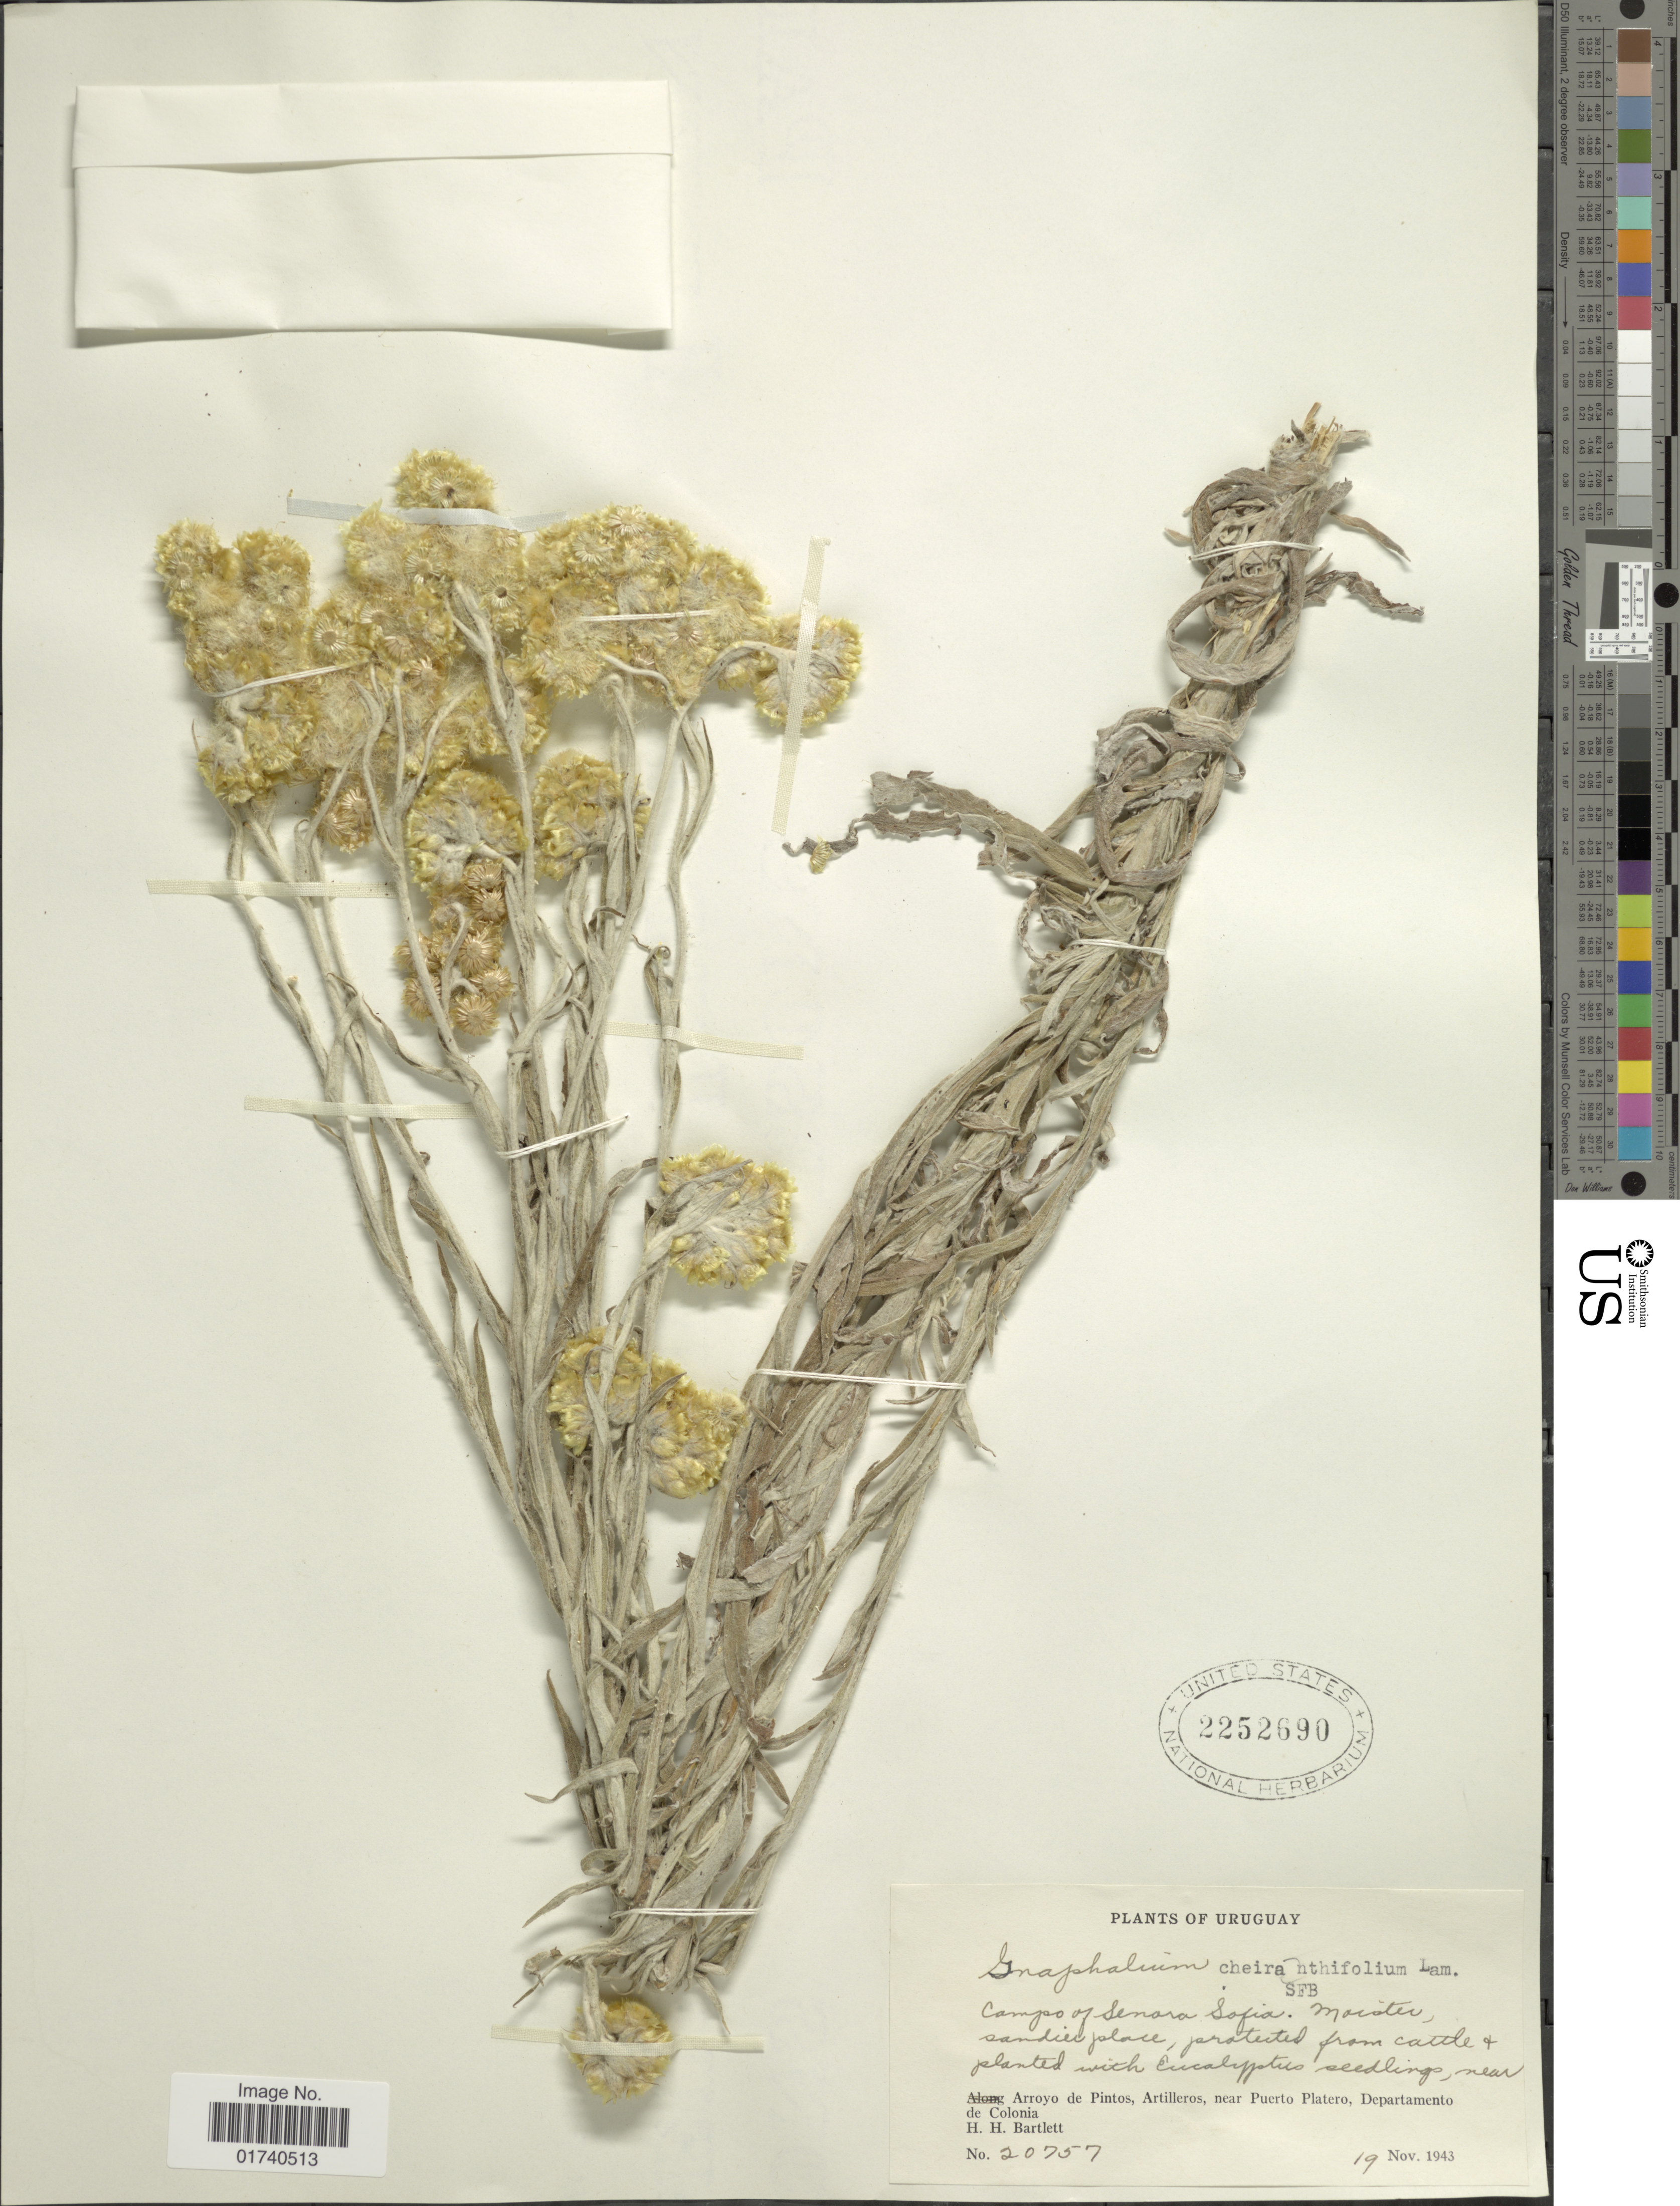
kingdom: Plantae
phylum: Tracheophyta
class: Magnoliopsida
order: Asterales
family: Asteraceae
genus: Pseudognaphalium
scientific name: Pseudognaphalium cheiranthifolium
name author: (Lam.) Hilliard & B.L. Burtt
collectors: H. H. Bartlett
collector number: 20757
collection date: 1943-11-19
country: Uruguay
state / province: Colonia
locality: Campo of Senara Sofia. Near Arroyo de Pintos, Artilleros, near Puerto Platero, Departamento de Colonia.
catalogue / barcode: US 2252690